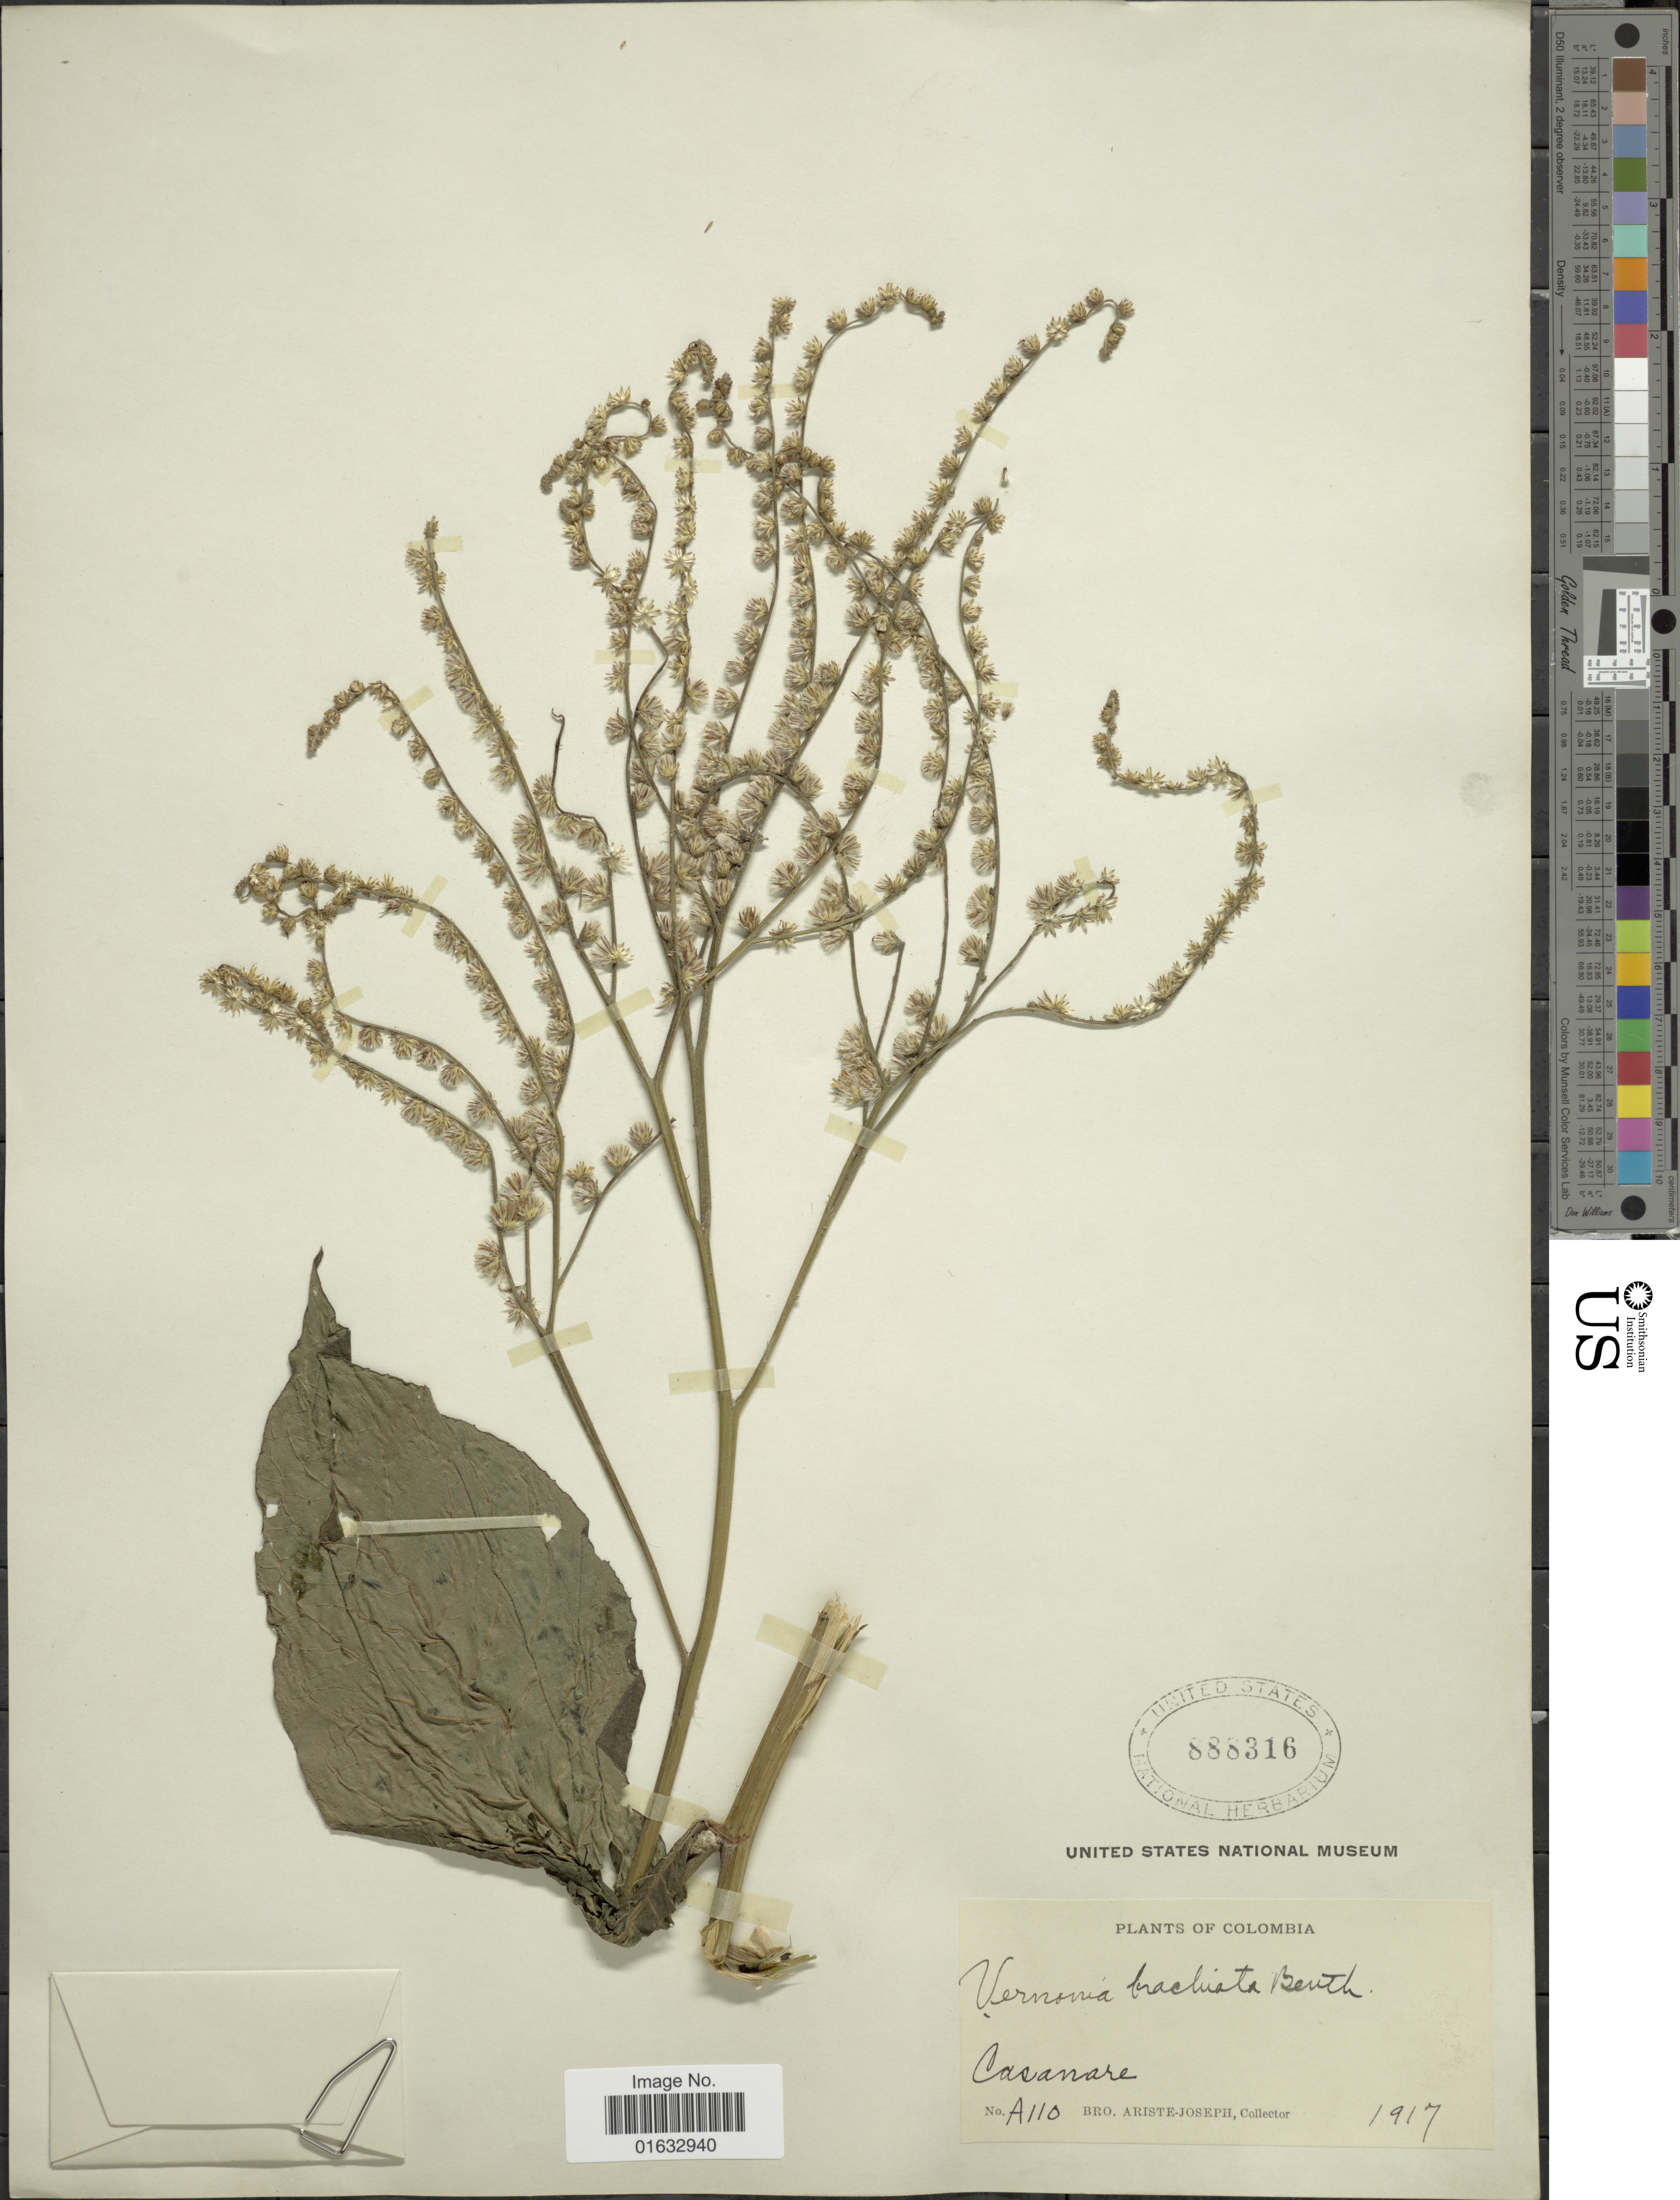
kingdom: Plantae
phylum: Tracheophyta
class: Magnoliopsida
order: Asterales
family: Asteraceae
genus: Eirmocephala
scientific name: Eirmocephala brachiata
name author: (Benth.) H. Rob.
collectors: Bro. Ariste-Joseph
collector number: A110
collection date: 1917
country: Colombia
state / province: Casanare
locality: Casanare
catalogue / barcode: US 888316